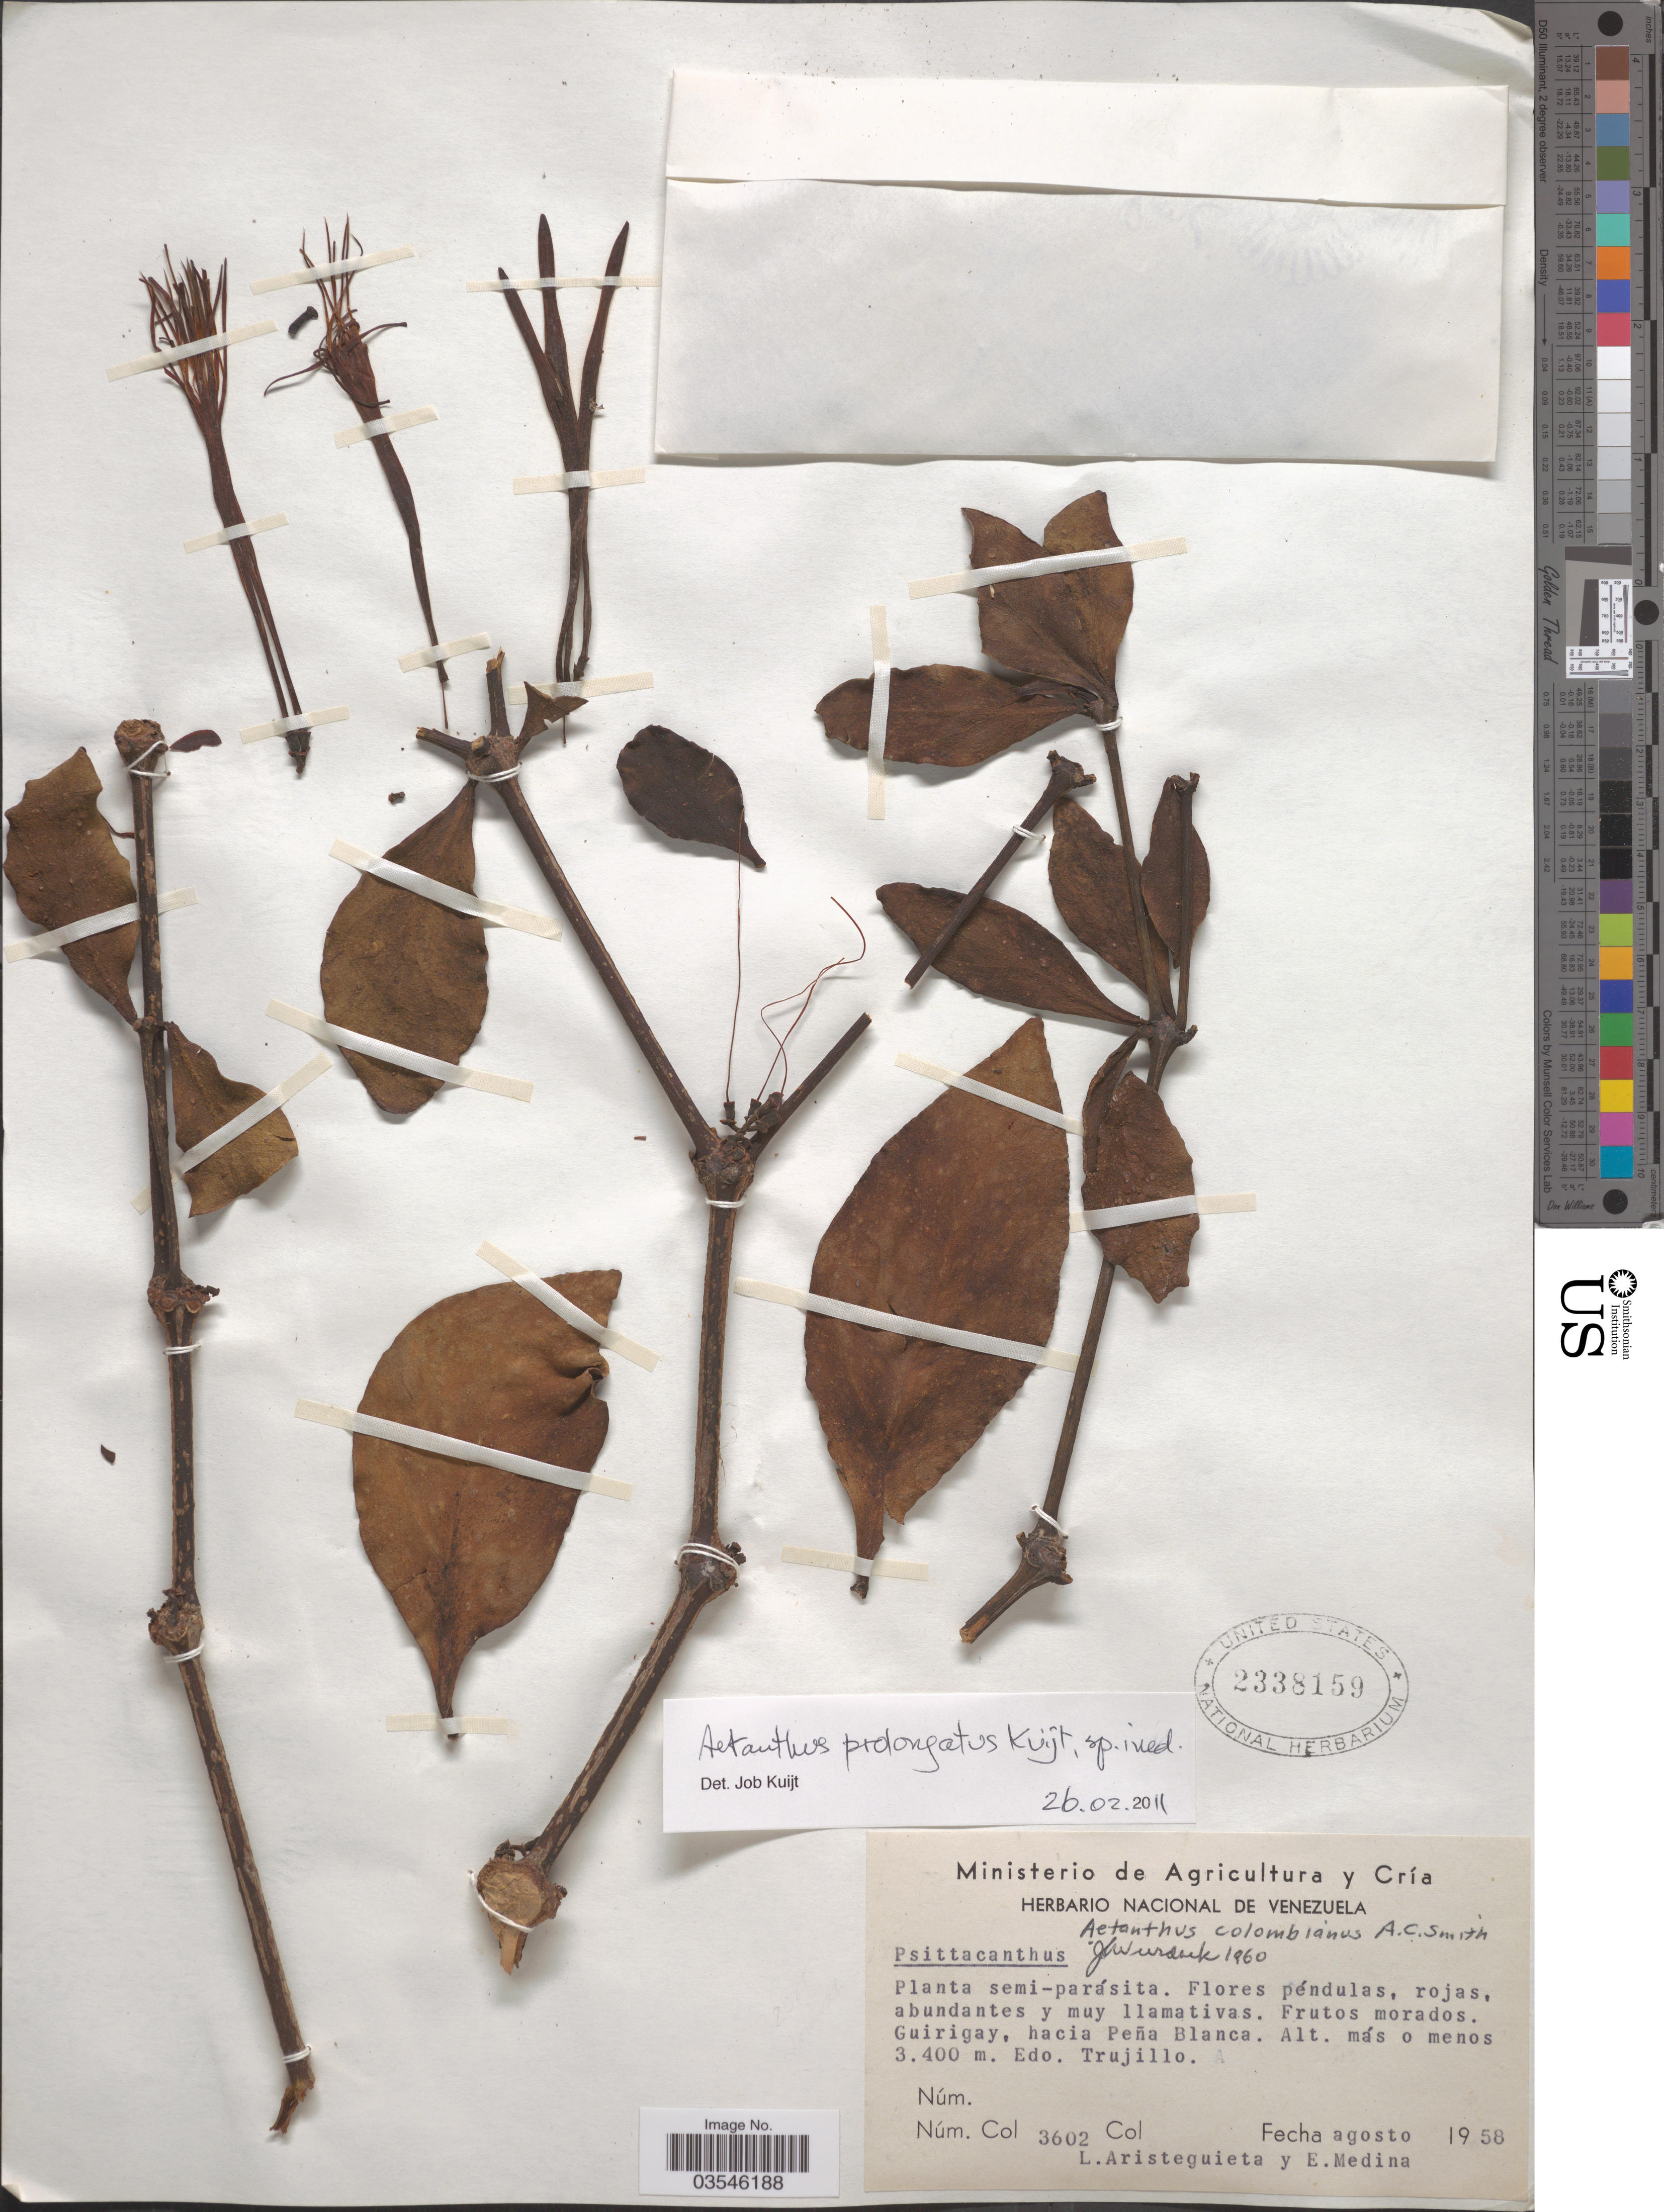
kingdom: Plantae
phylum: Tracheophyta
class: Magnoliopsida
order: Santalales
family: Loranthaceae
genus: Aetanthus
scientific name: Aetanthus prolongatus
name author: Kuijt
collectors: L. Aristeguieta & E. Medina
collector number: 3602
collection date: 1958-08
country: Venezuela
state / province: Trujillo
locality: Guirigay, hacia Peña Blanca.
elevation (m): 3400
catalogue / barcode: US 2338159